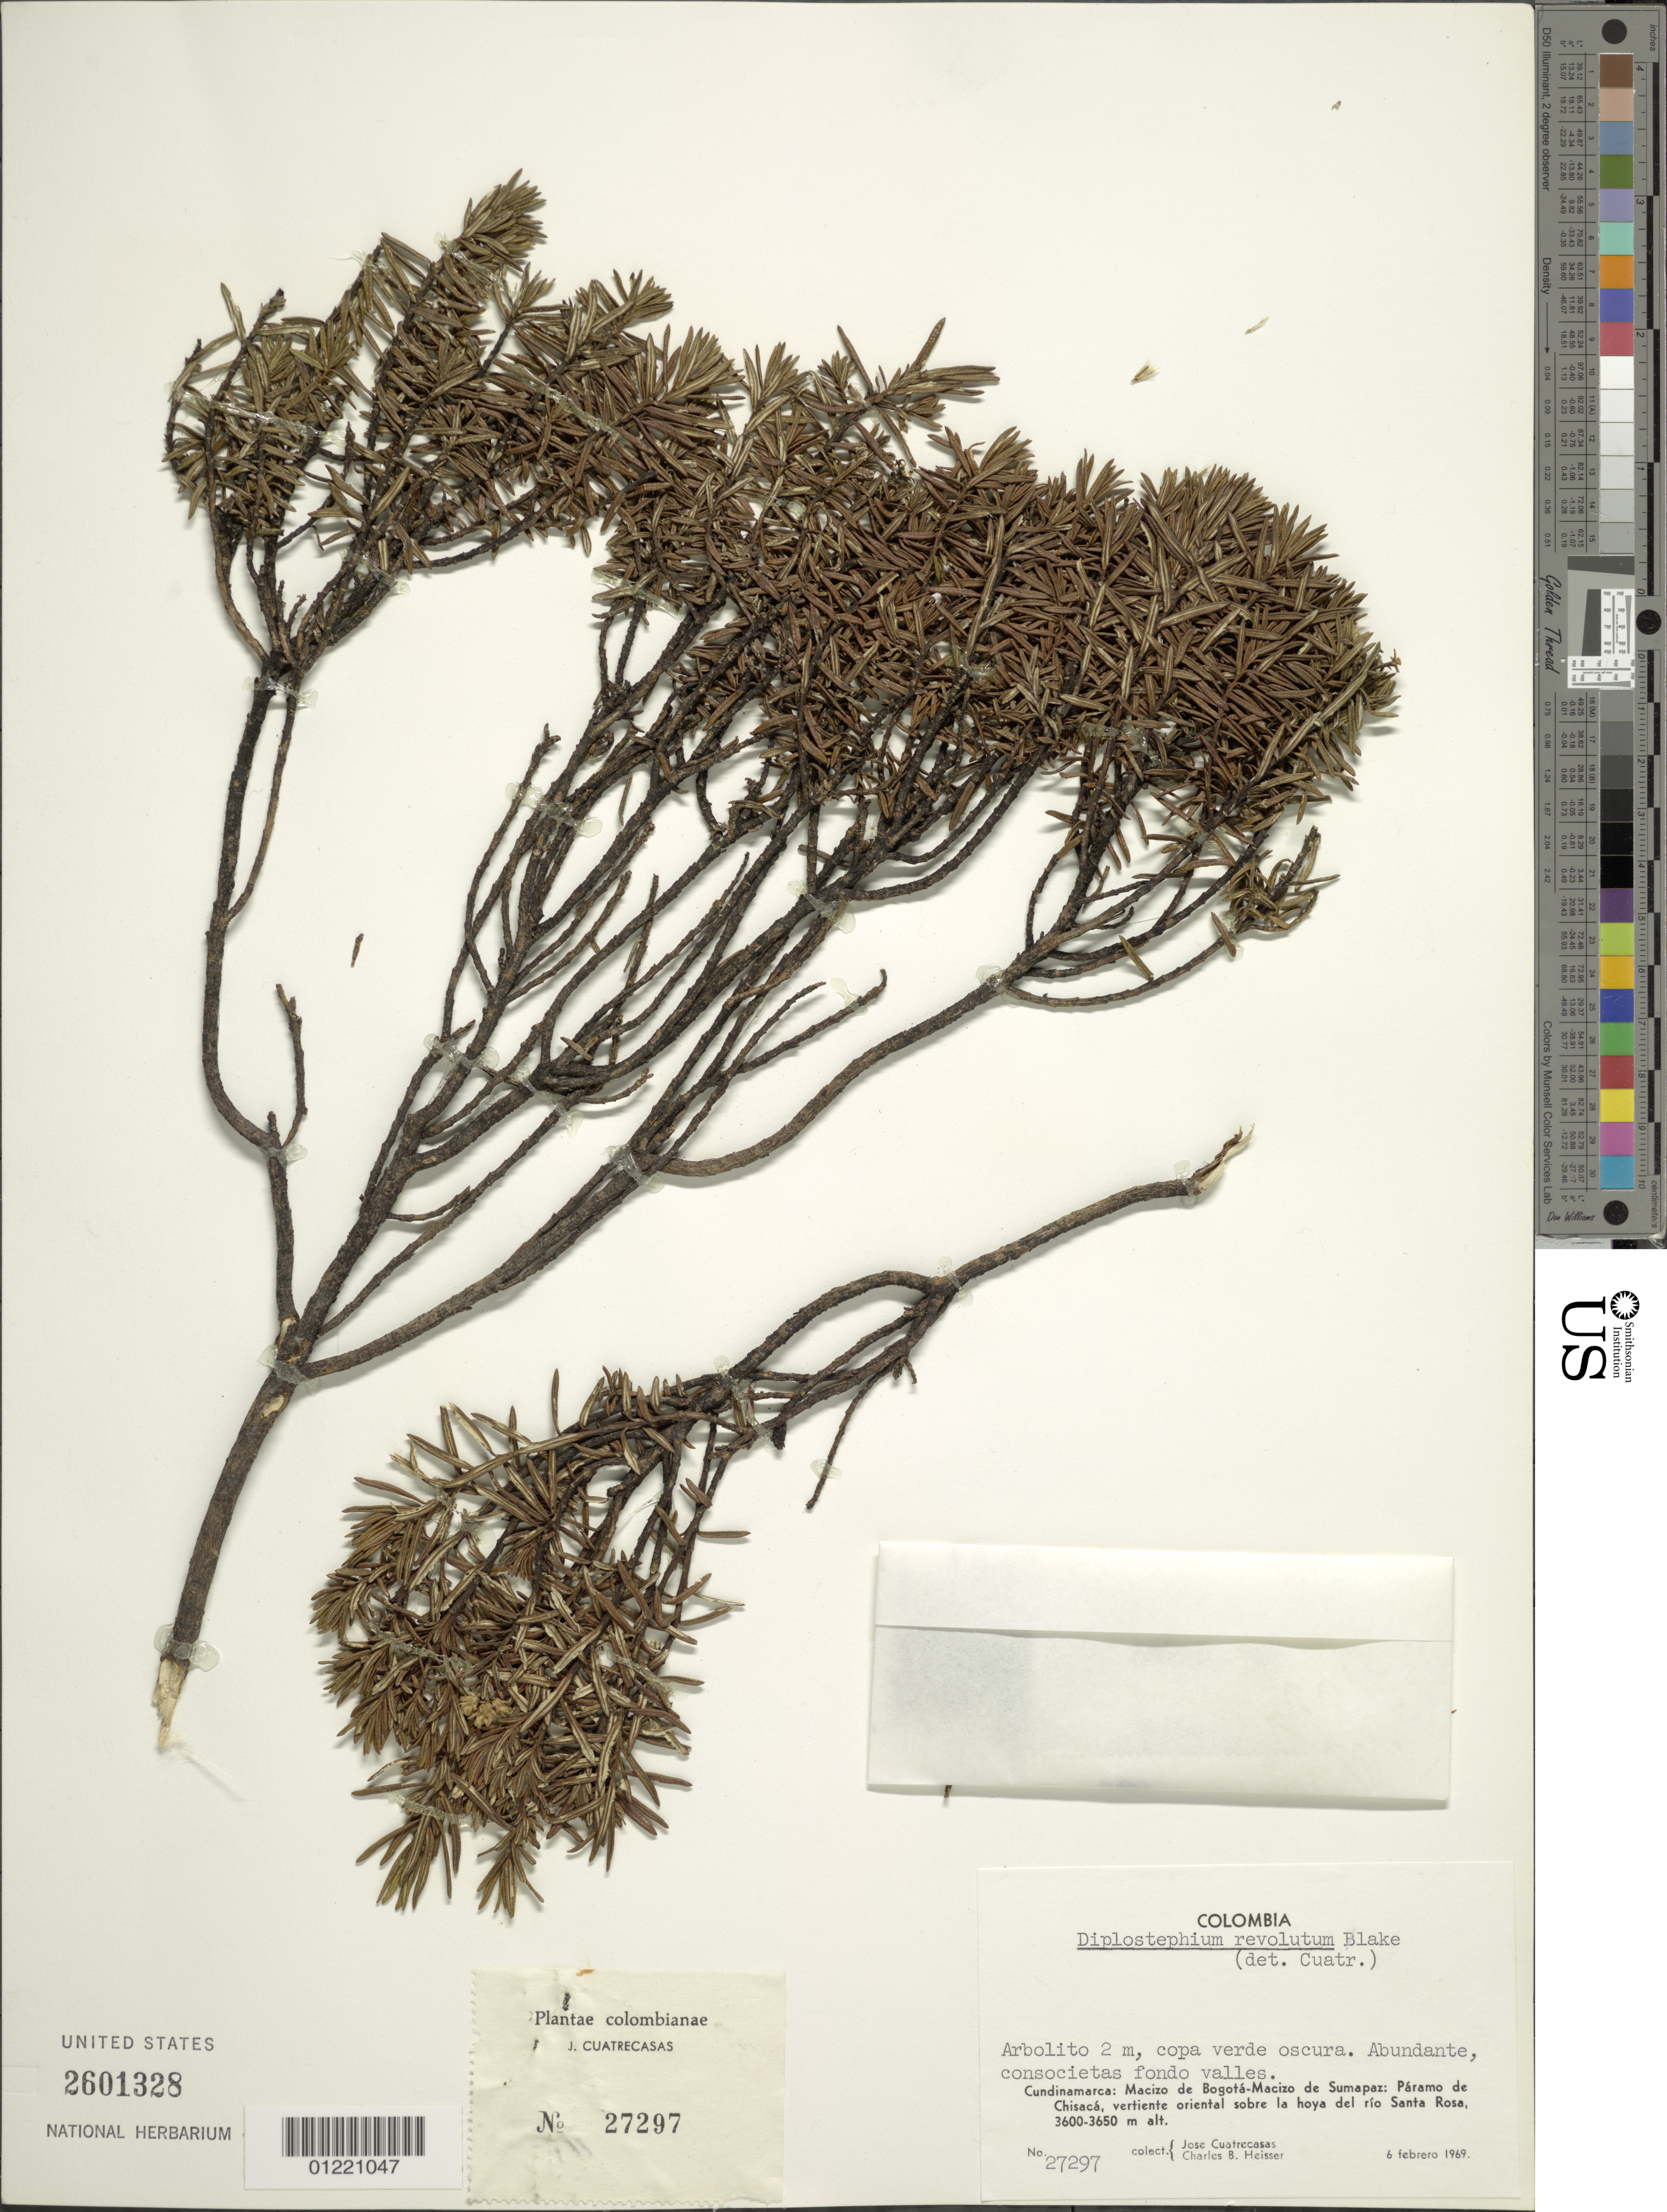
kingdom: Plantae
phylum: Tracheophyta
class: Magnoliopsida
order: Asterales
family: Asteraceae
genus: Diplostephium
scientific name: Diplostephium revolutum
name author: S.F. Blake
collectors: J. Cuatrecasas & C. B. Heiser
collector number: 27297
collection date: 1969-02-06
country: Colombia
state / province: Cundinamarca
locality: Macizo de Bogotá--Macizo de Sumapaz; Páramo de Chisacá, vertiente oriental sobre la hoya del río Santa Rosa.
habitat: paramo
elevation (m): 3600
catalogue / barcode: US 2601328